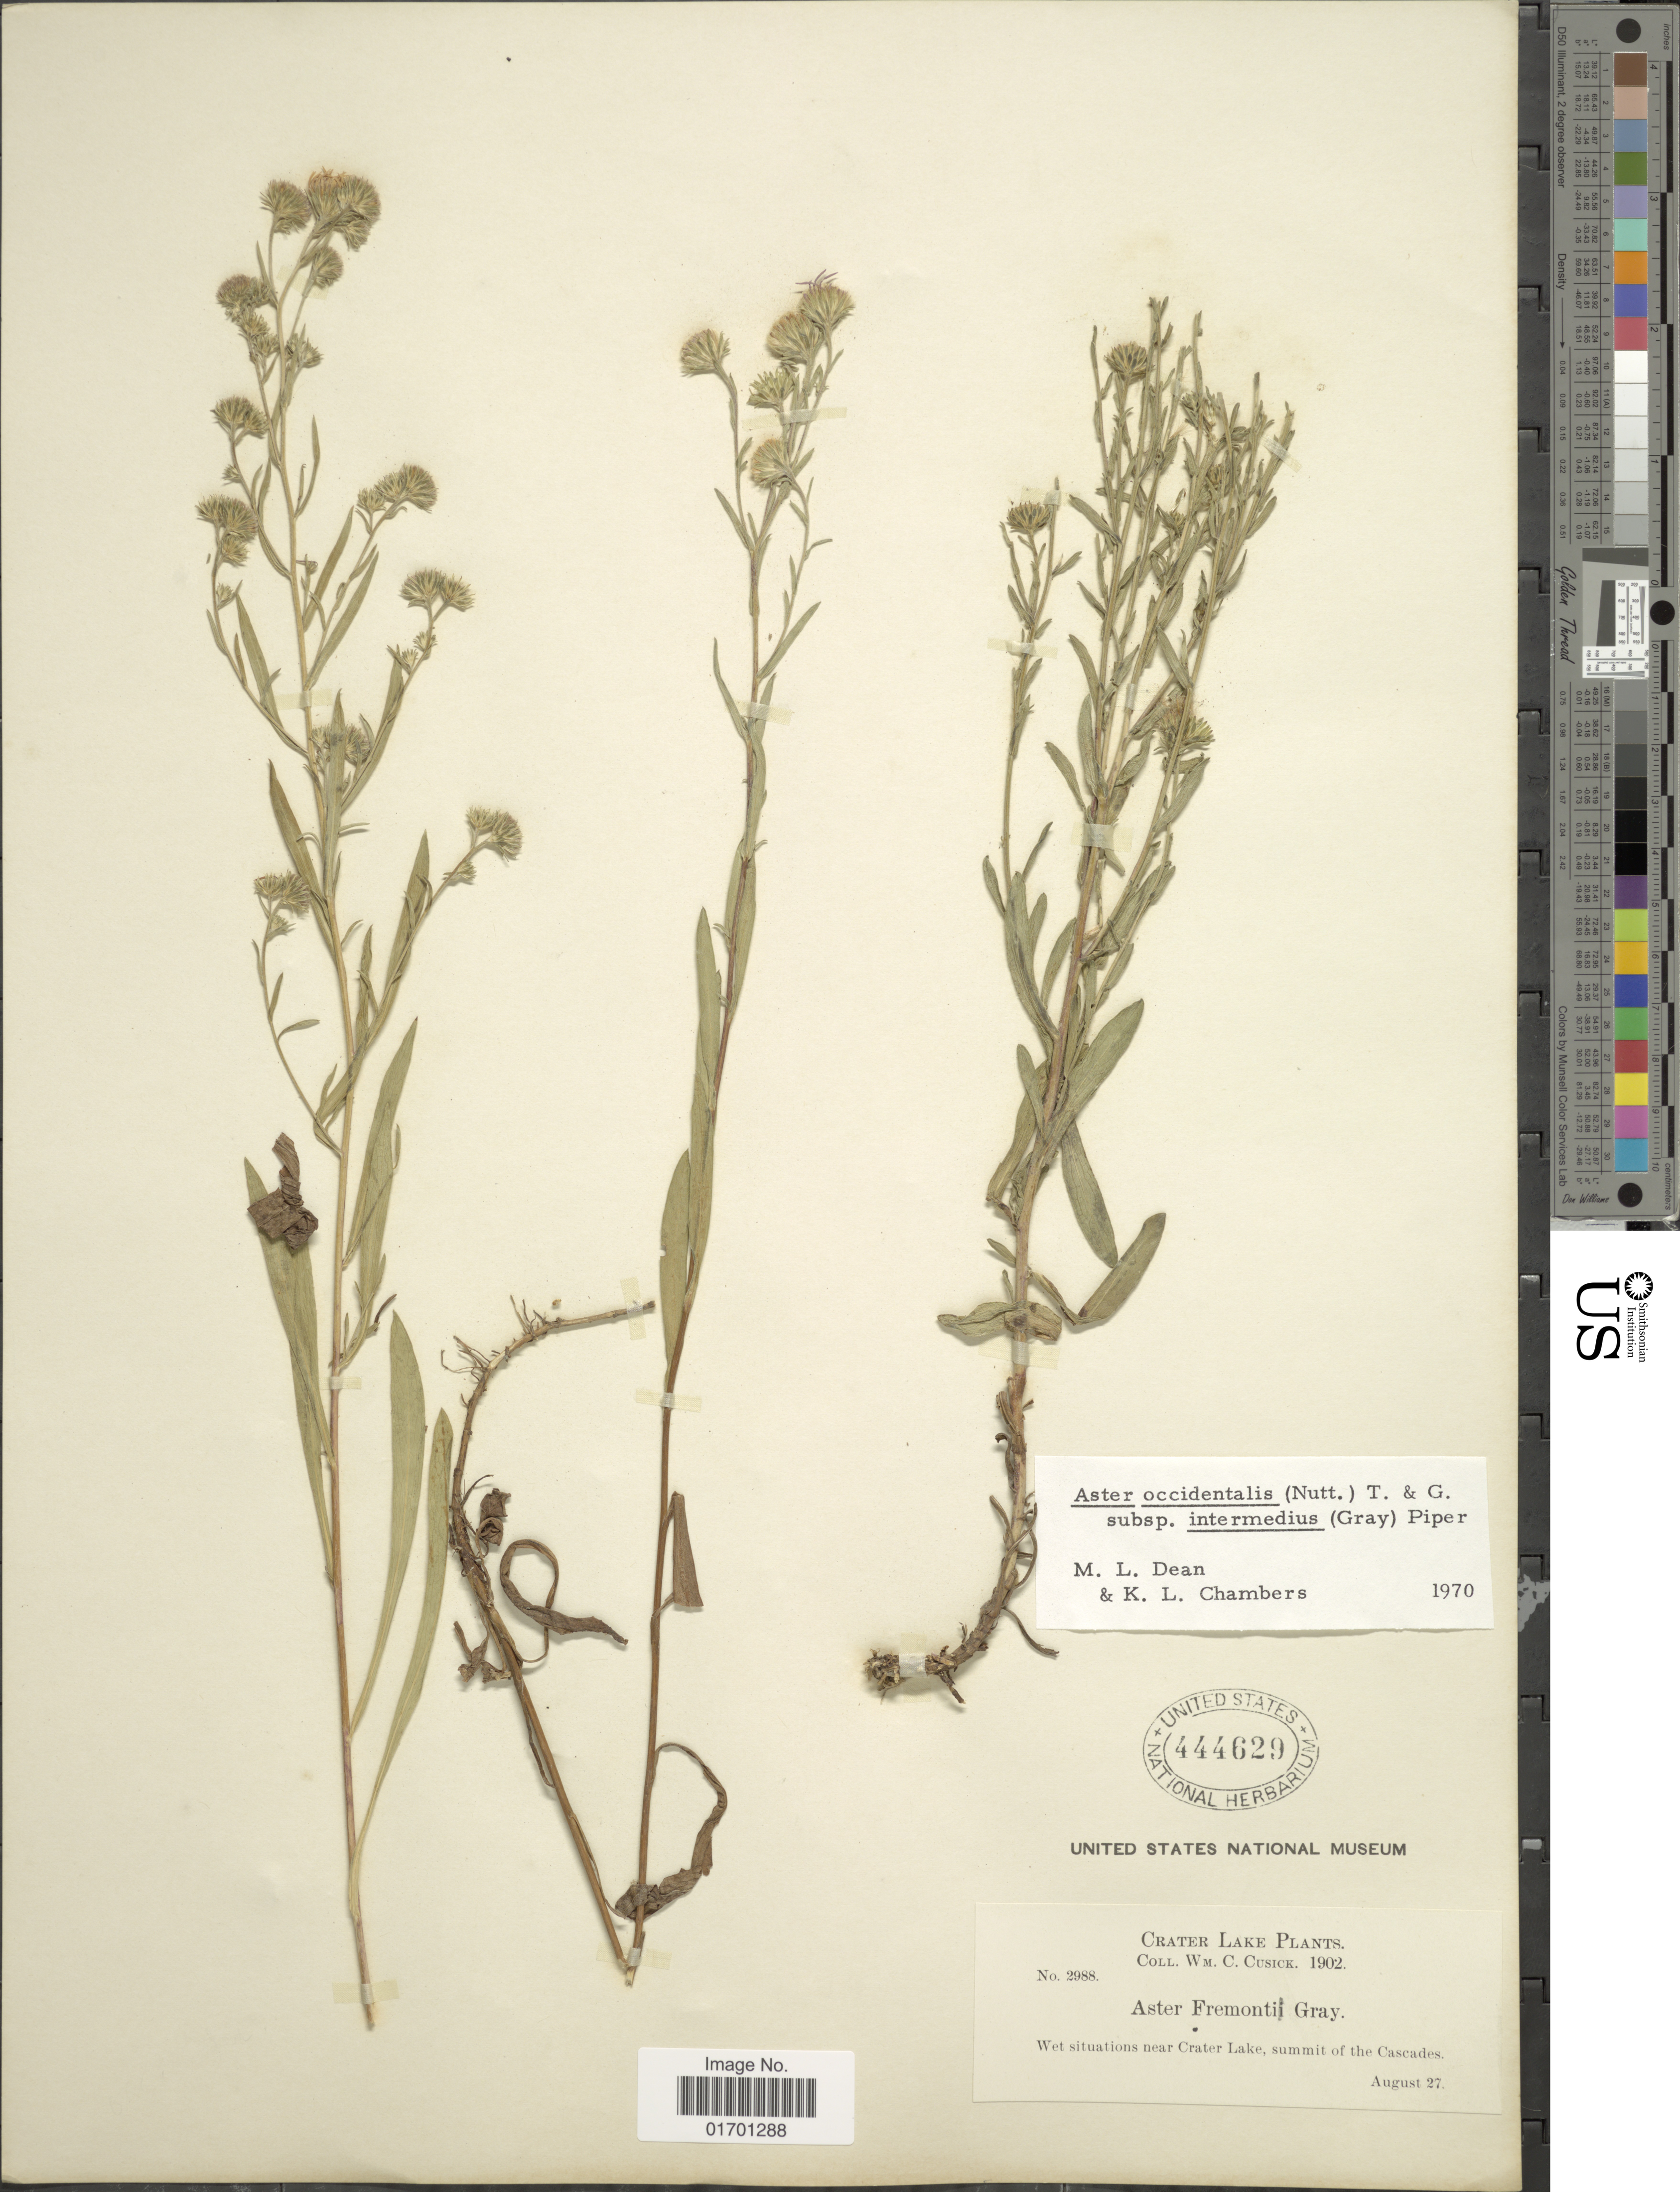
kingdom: Plantae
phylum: Tracheophyta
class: Magnoliopsida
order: Asterales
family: Asteraceae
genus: Symphyotrichum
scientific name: Symphyotrichum spathulatum var. intermedium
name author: (A. Gray) G.L. Nesom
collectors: W. C. Cusick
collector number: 2988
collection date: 1902-08-27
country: Burkina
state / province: Cascades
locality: Crater Lake plants, Wet situations near Crater Lake, summit of the Cascades.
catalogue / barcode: US 444629